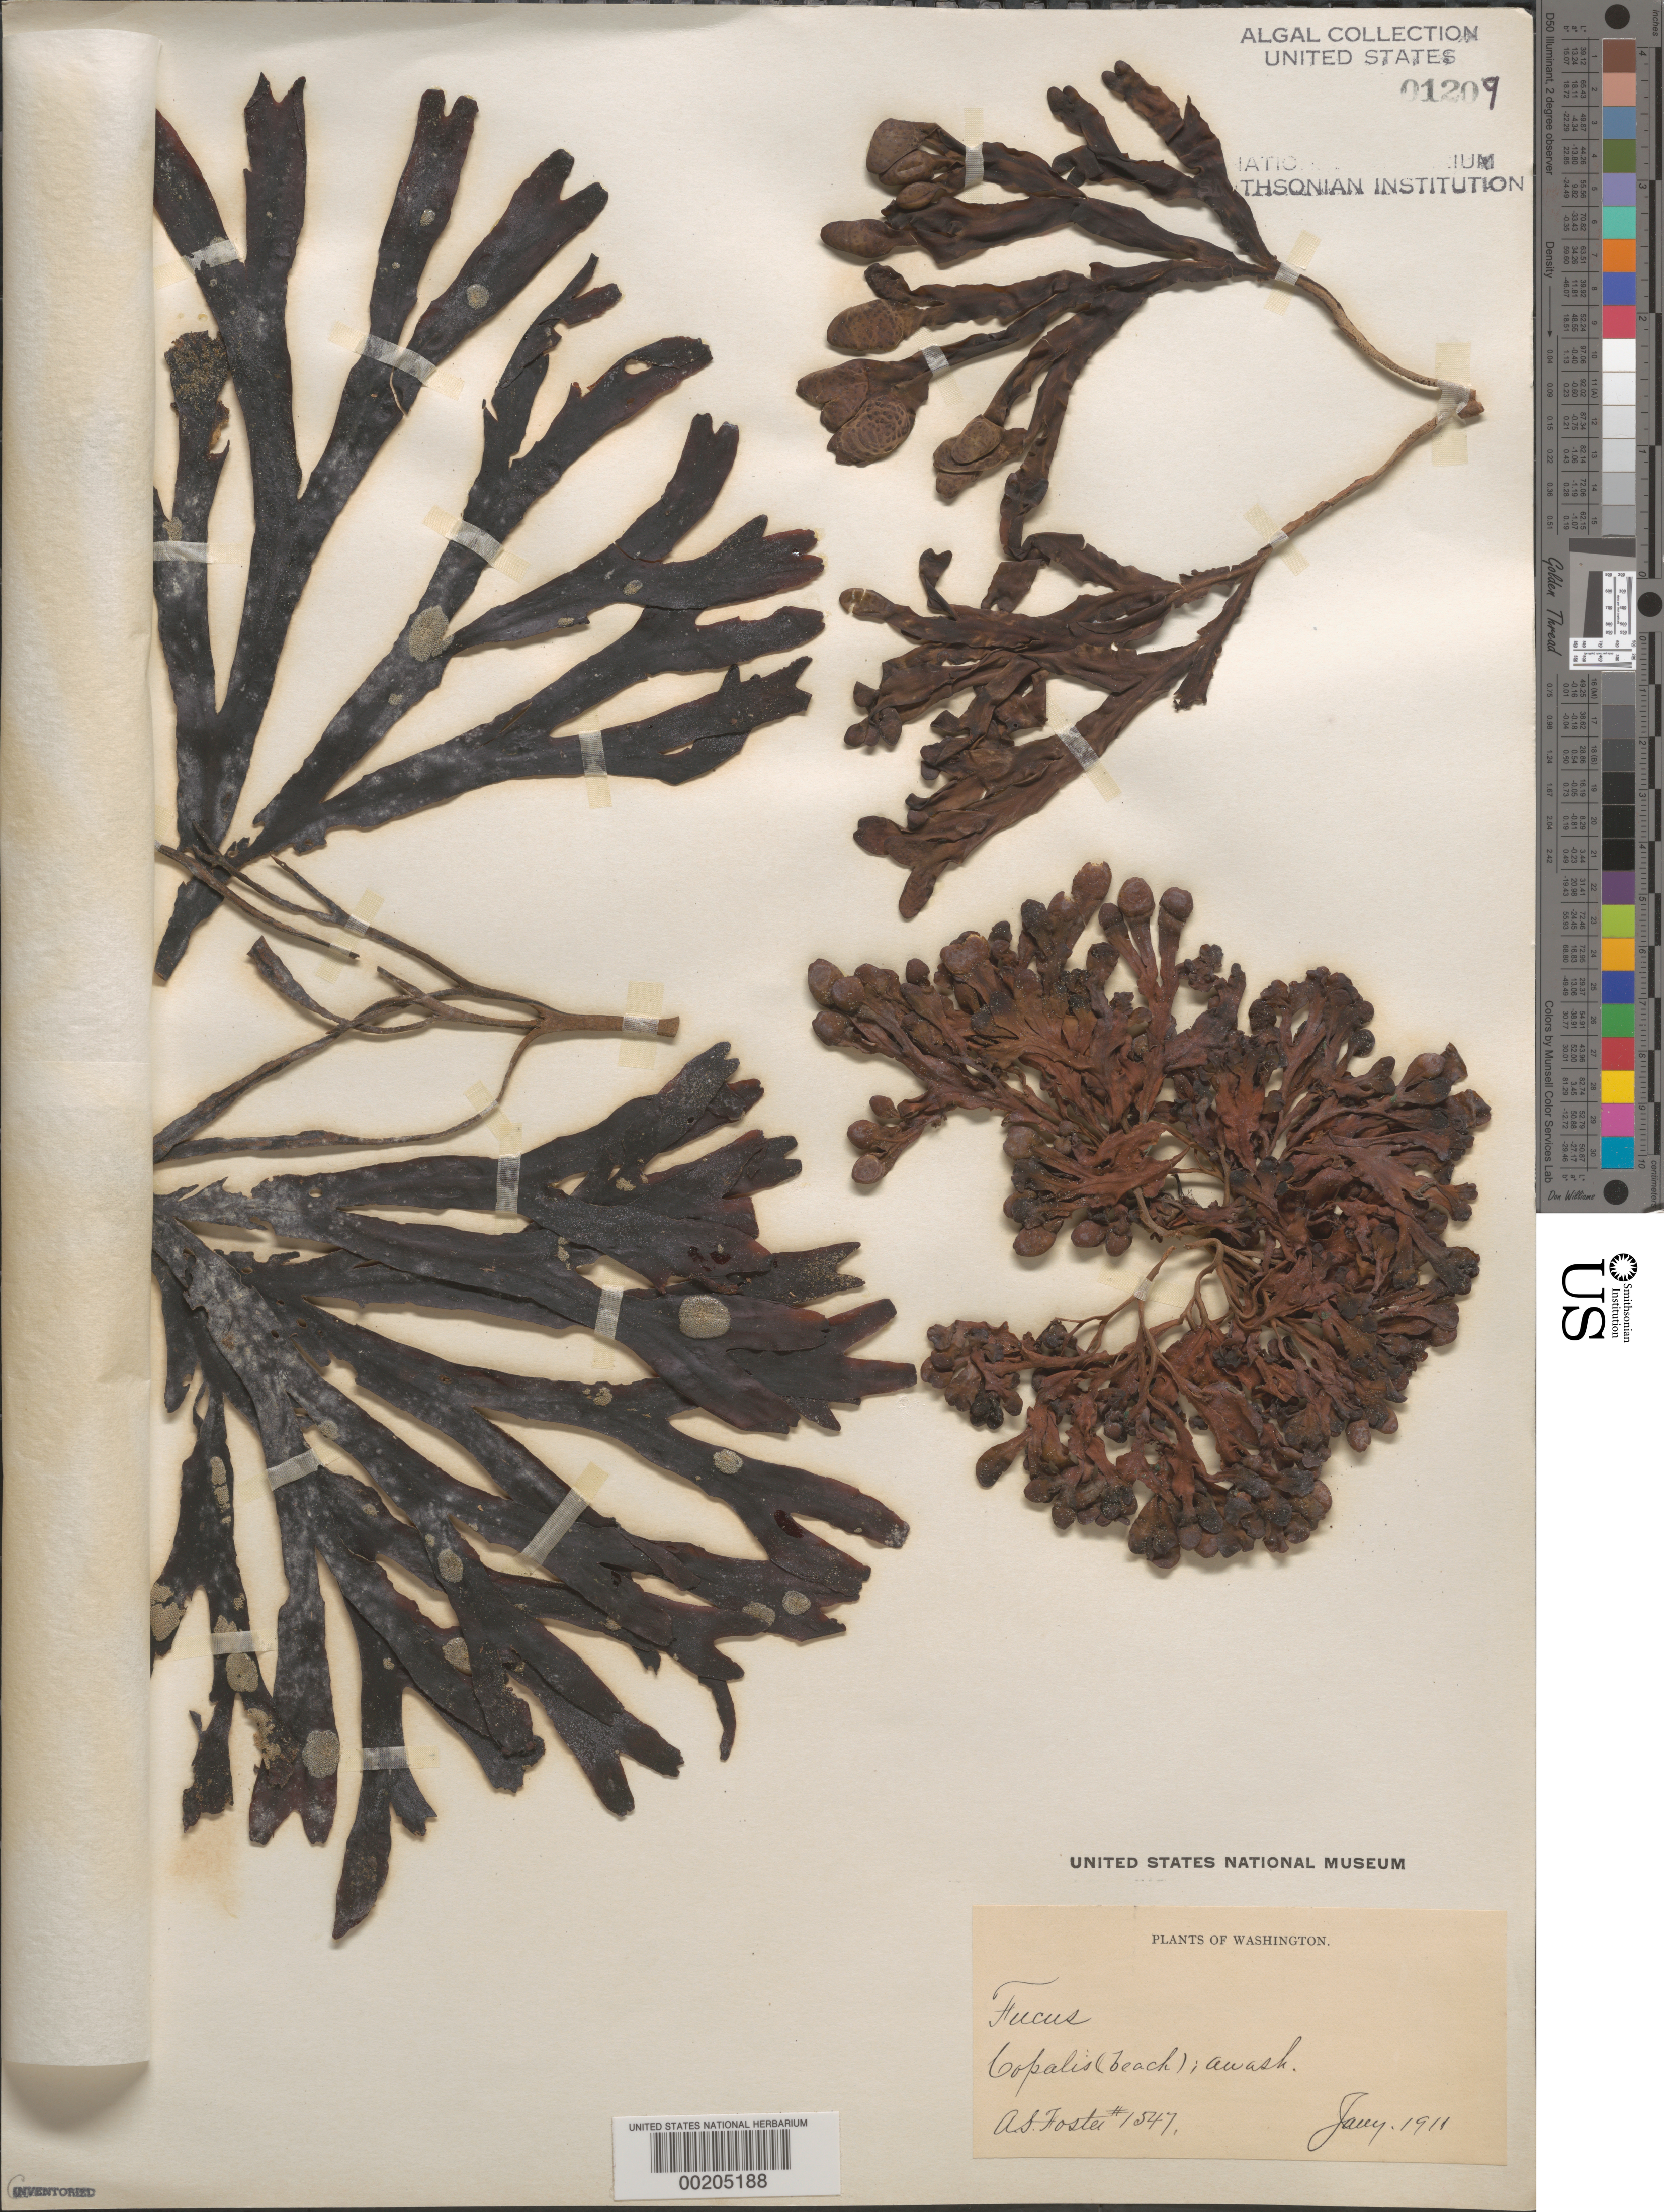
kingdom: Chromista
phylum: Ochrophyta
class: Phaeophyceae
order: Fucales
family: Fucaceae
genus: Fucus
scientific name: Fucus sp.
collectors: A. S. Foster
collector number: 1547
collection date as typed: Jan 1911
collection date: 1911-01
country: United States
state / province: Washington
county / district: Grays Harbor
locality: Copalis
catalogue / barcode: US 1209